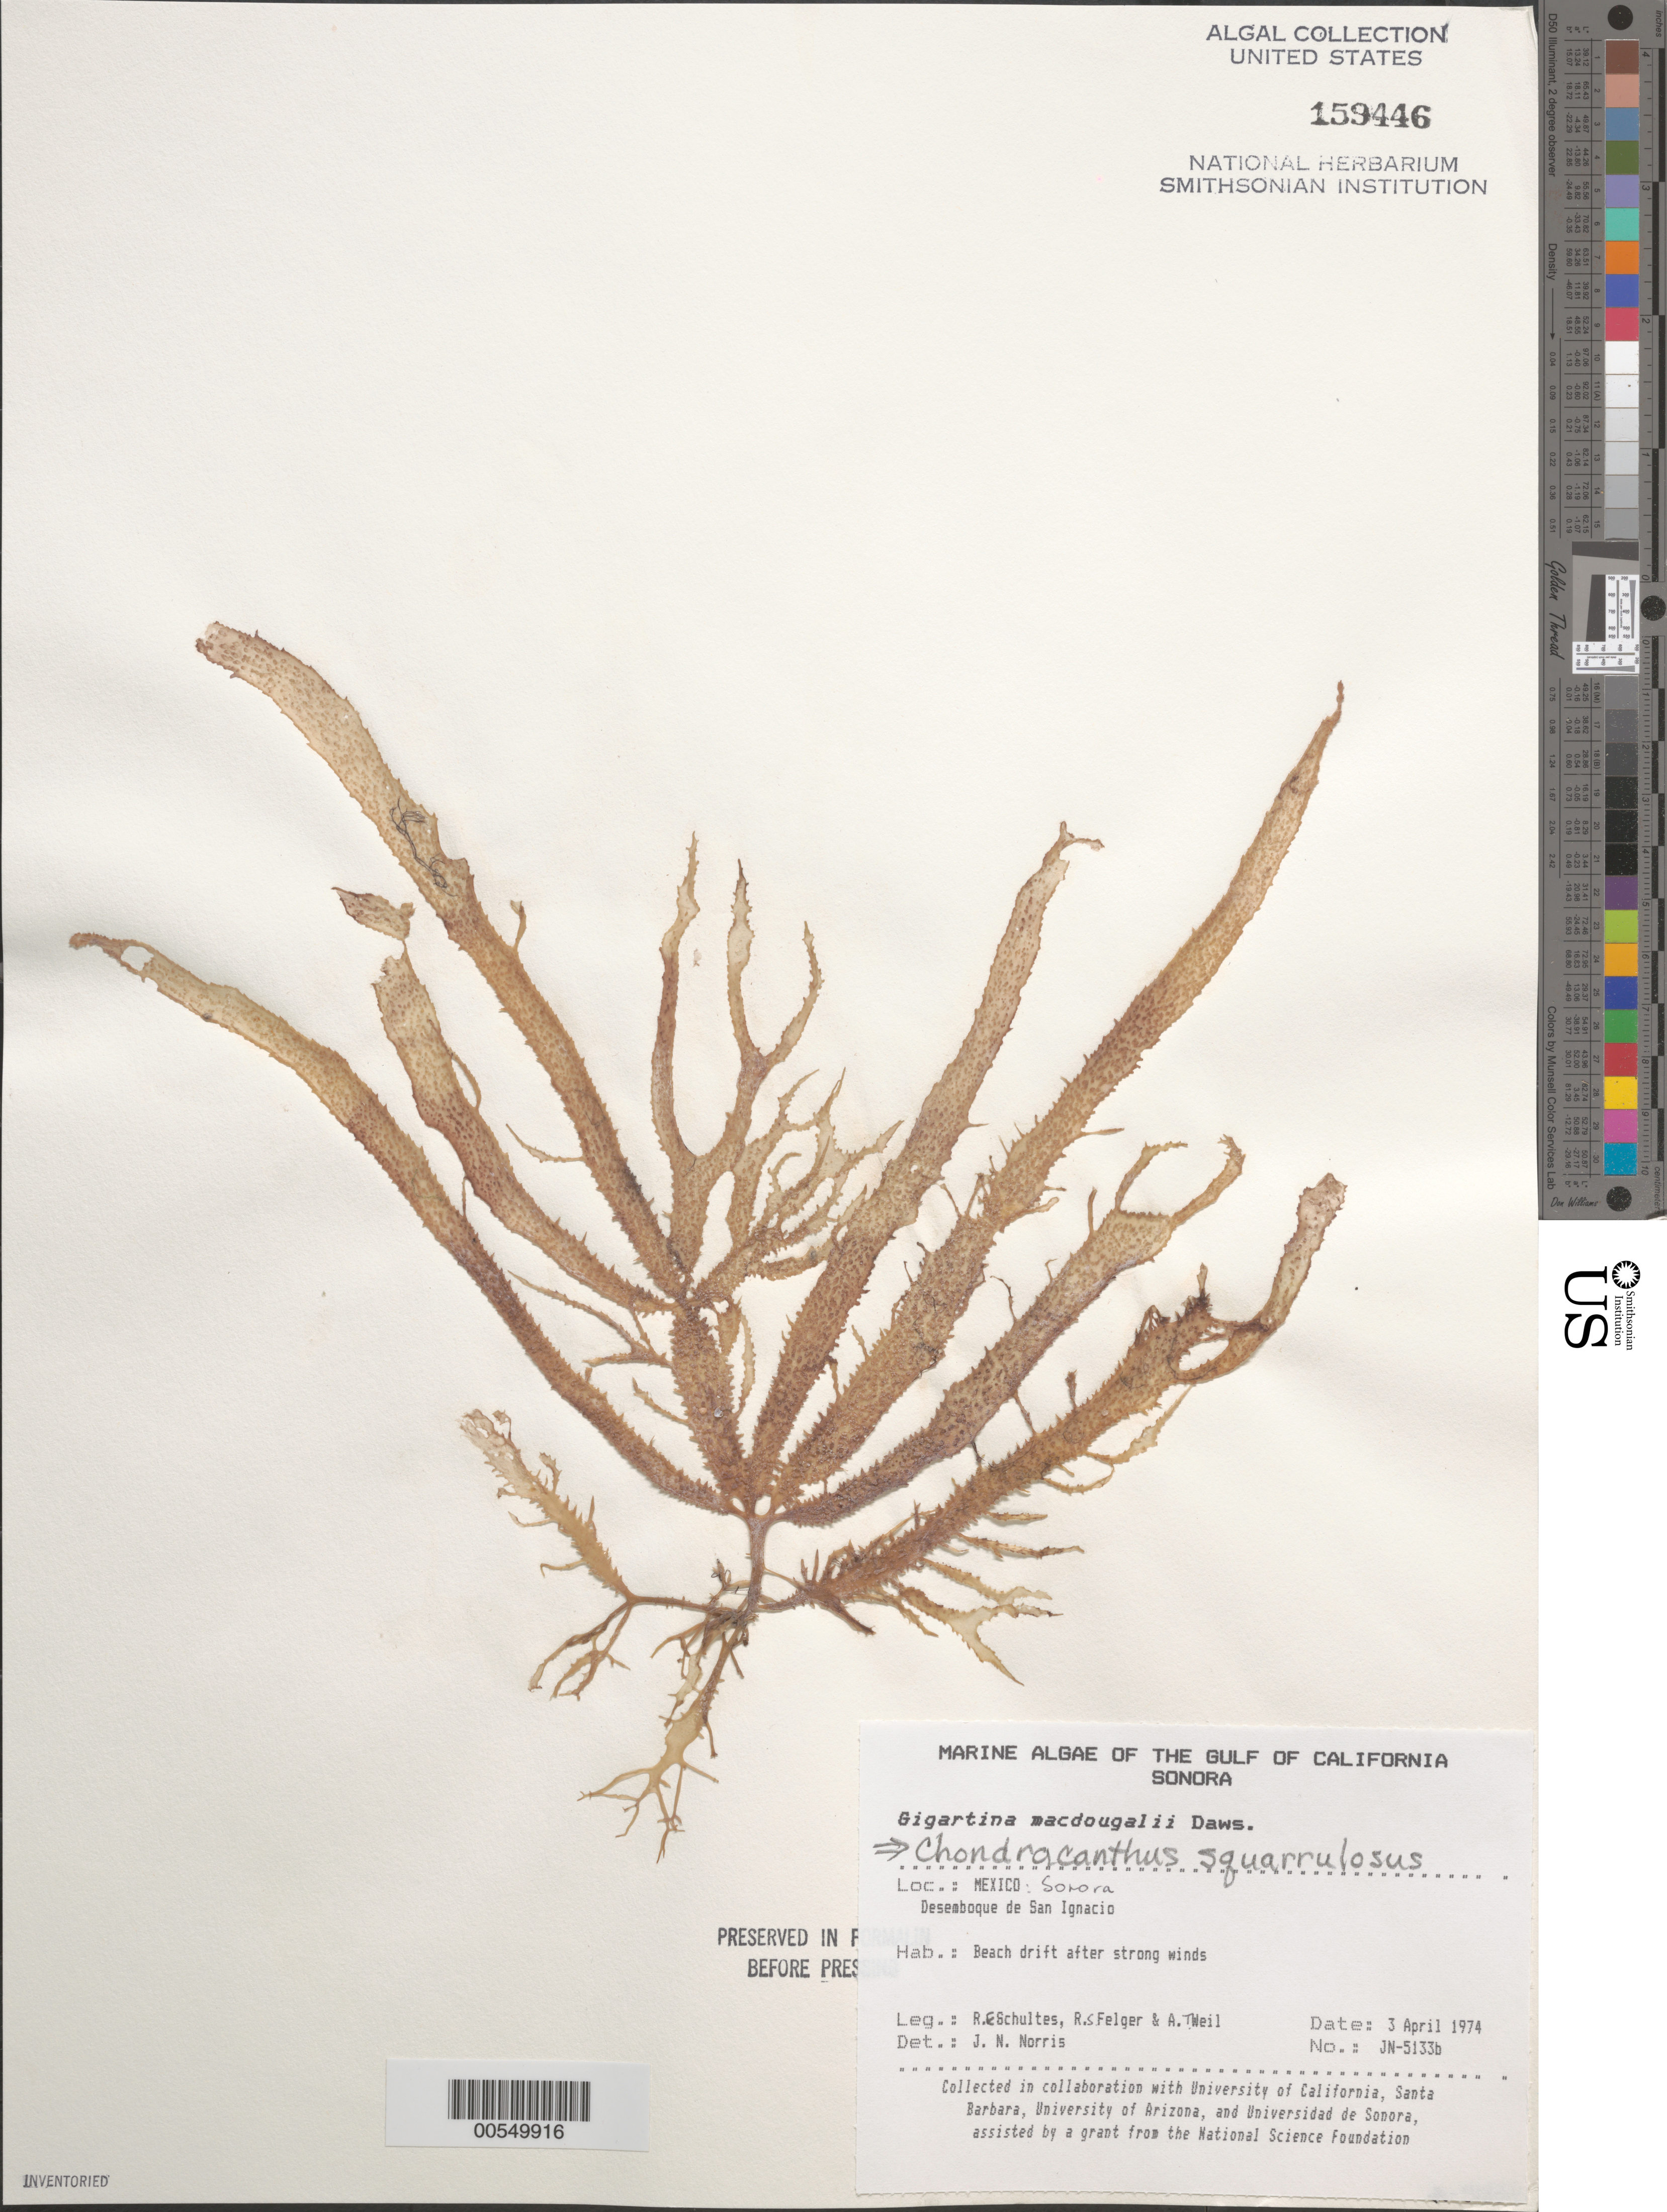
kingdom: Plantae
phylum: Rhodophyta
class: Florideophyceae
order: Gigartinales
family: Gigartinaceae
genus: Chondracanthus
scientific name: Chondracanthus squarrulosus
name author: (Setch. & N.L. Gardner) J.R. Hughey et al.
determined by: Norris, James N.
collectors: R. E. Schultes, R. S. Felger & A. T. Weil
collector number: JN-5133b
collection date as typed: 03 Apr 1974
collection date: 1974-04-03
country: Mexico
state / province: Sonora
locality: Desemboque de San Ignacio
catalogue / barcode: US 159446